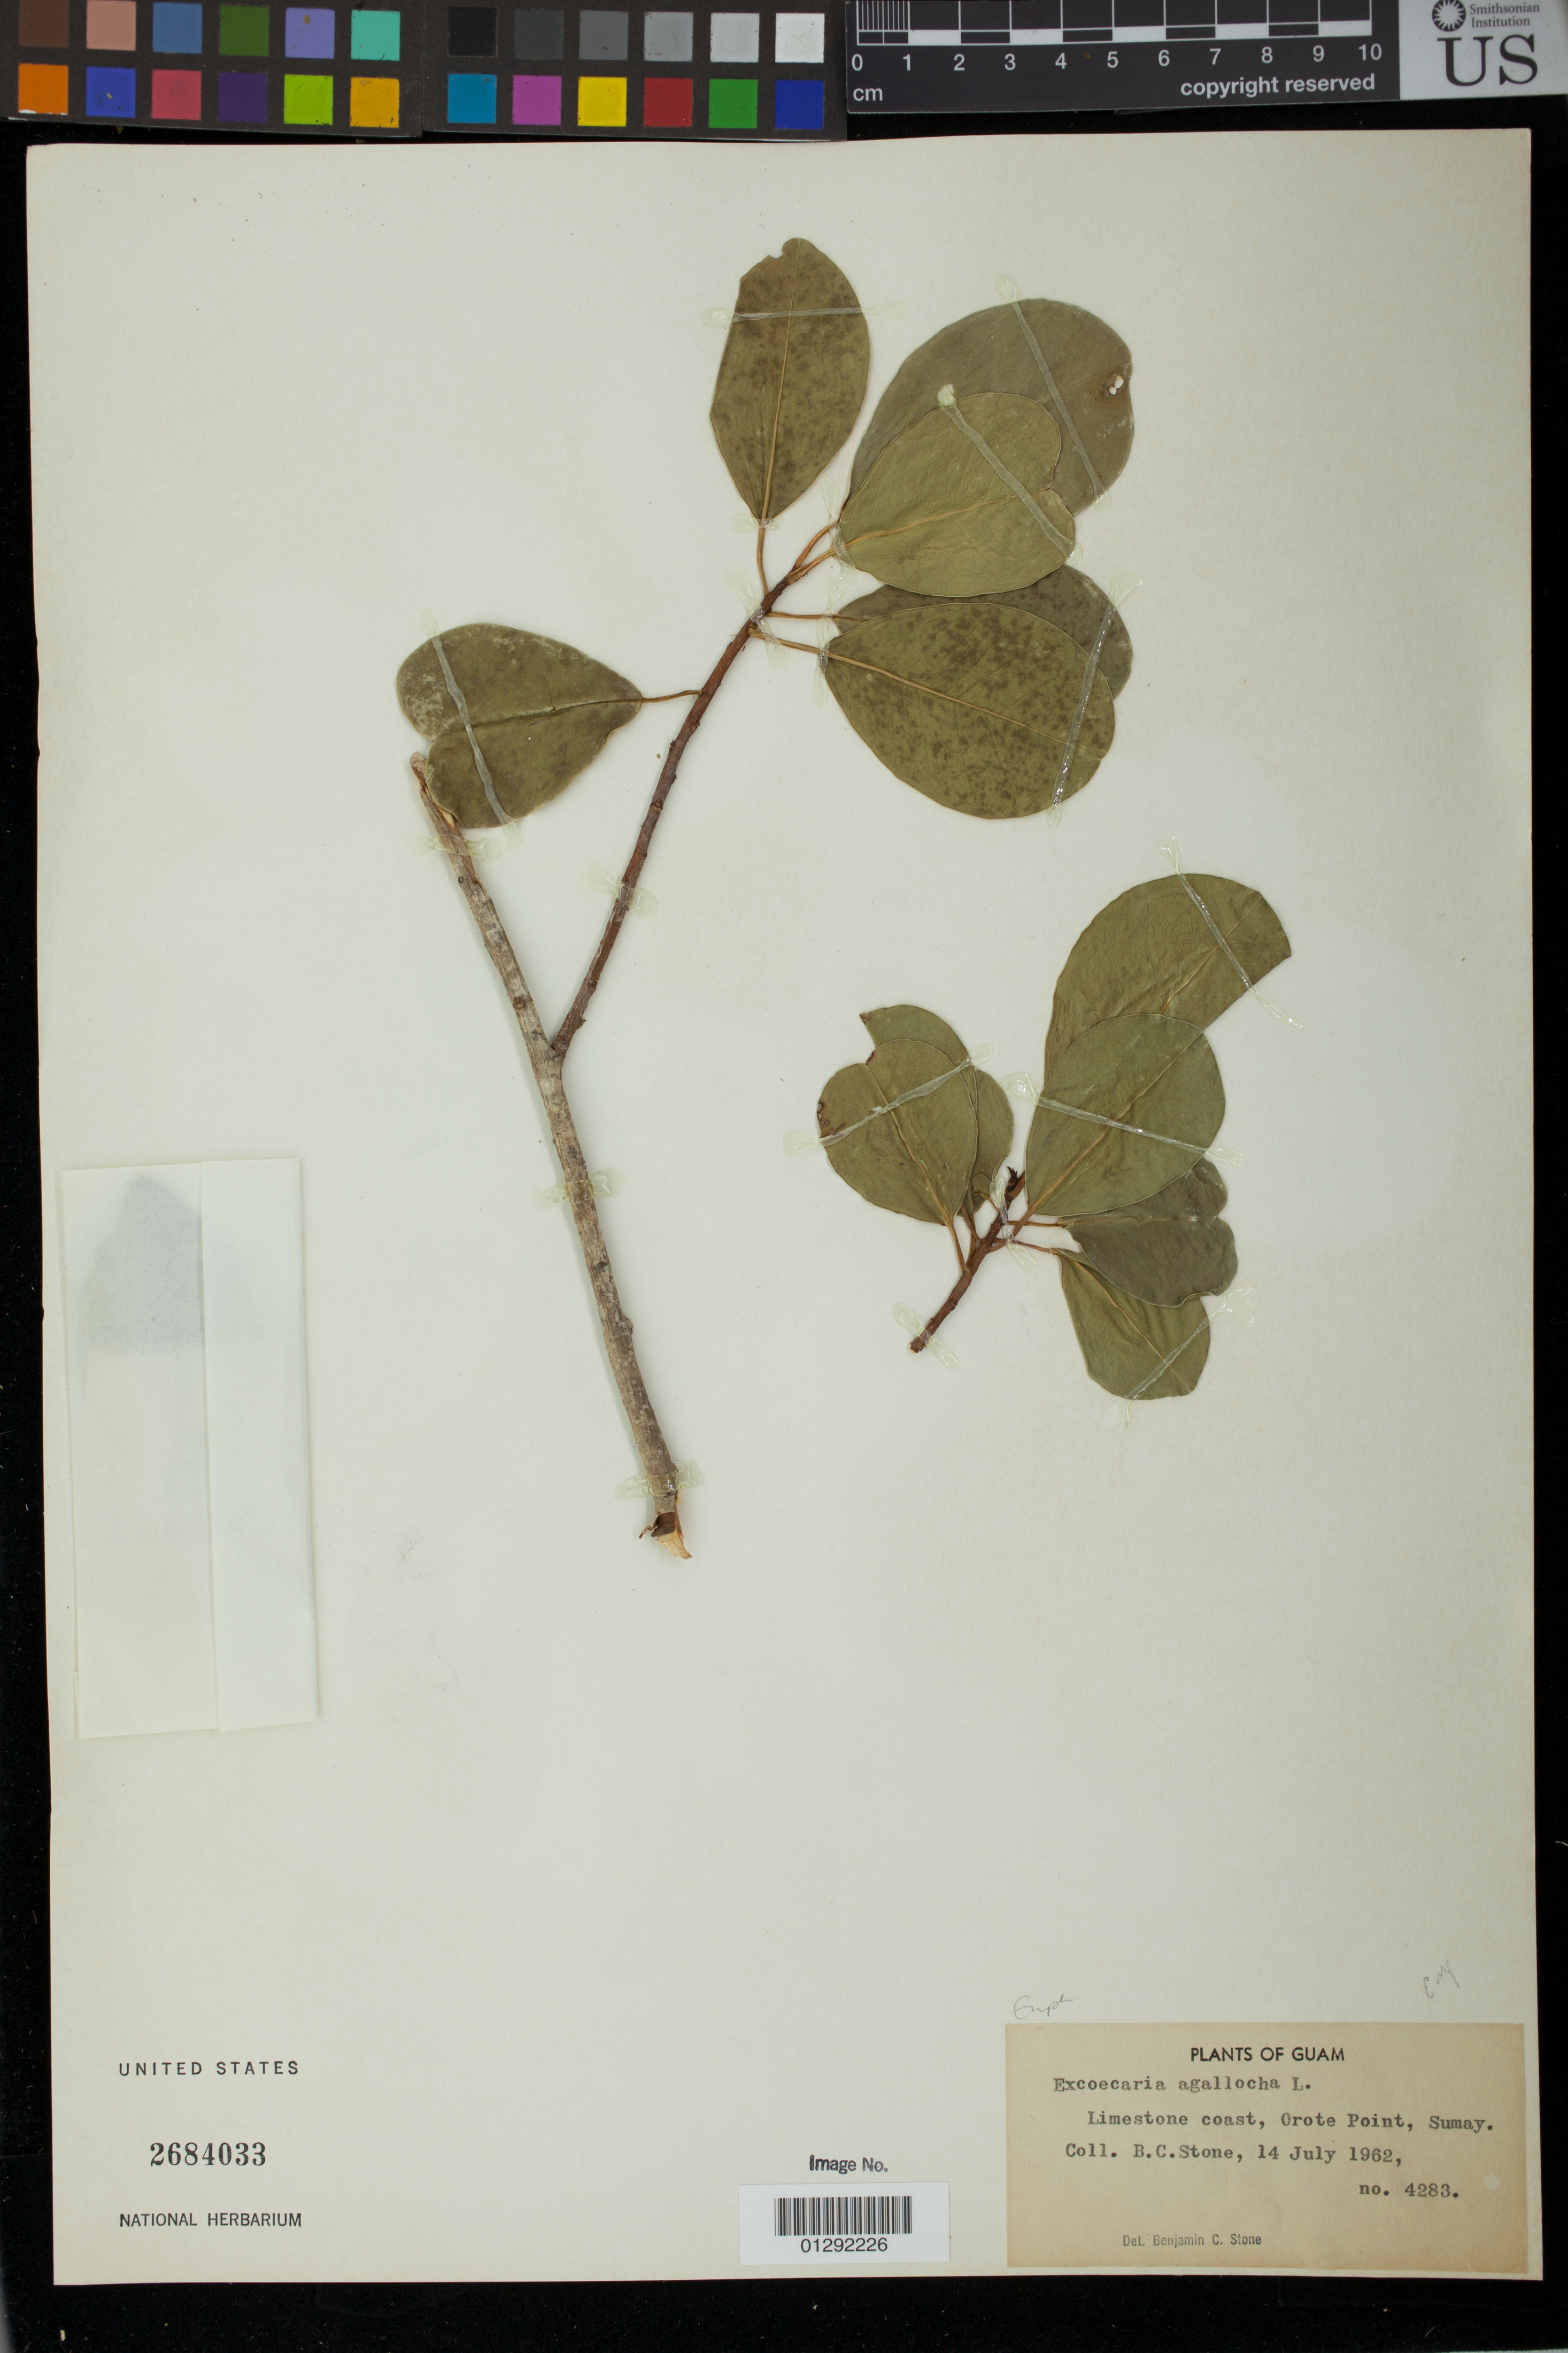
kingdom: Plantae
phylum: Tracheophyta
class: Magnoliopsida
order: Malpighiales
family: Euphorbiaceae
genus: Excoecaria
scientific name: Excoecaria agallocha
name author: L.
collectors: B. C. Stone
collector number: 4283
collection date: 1962-07-14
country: Guam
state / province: Santa Rita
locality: Orote Point, Sumay.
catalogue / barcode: US 2684033